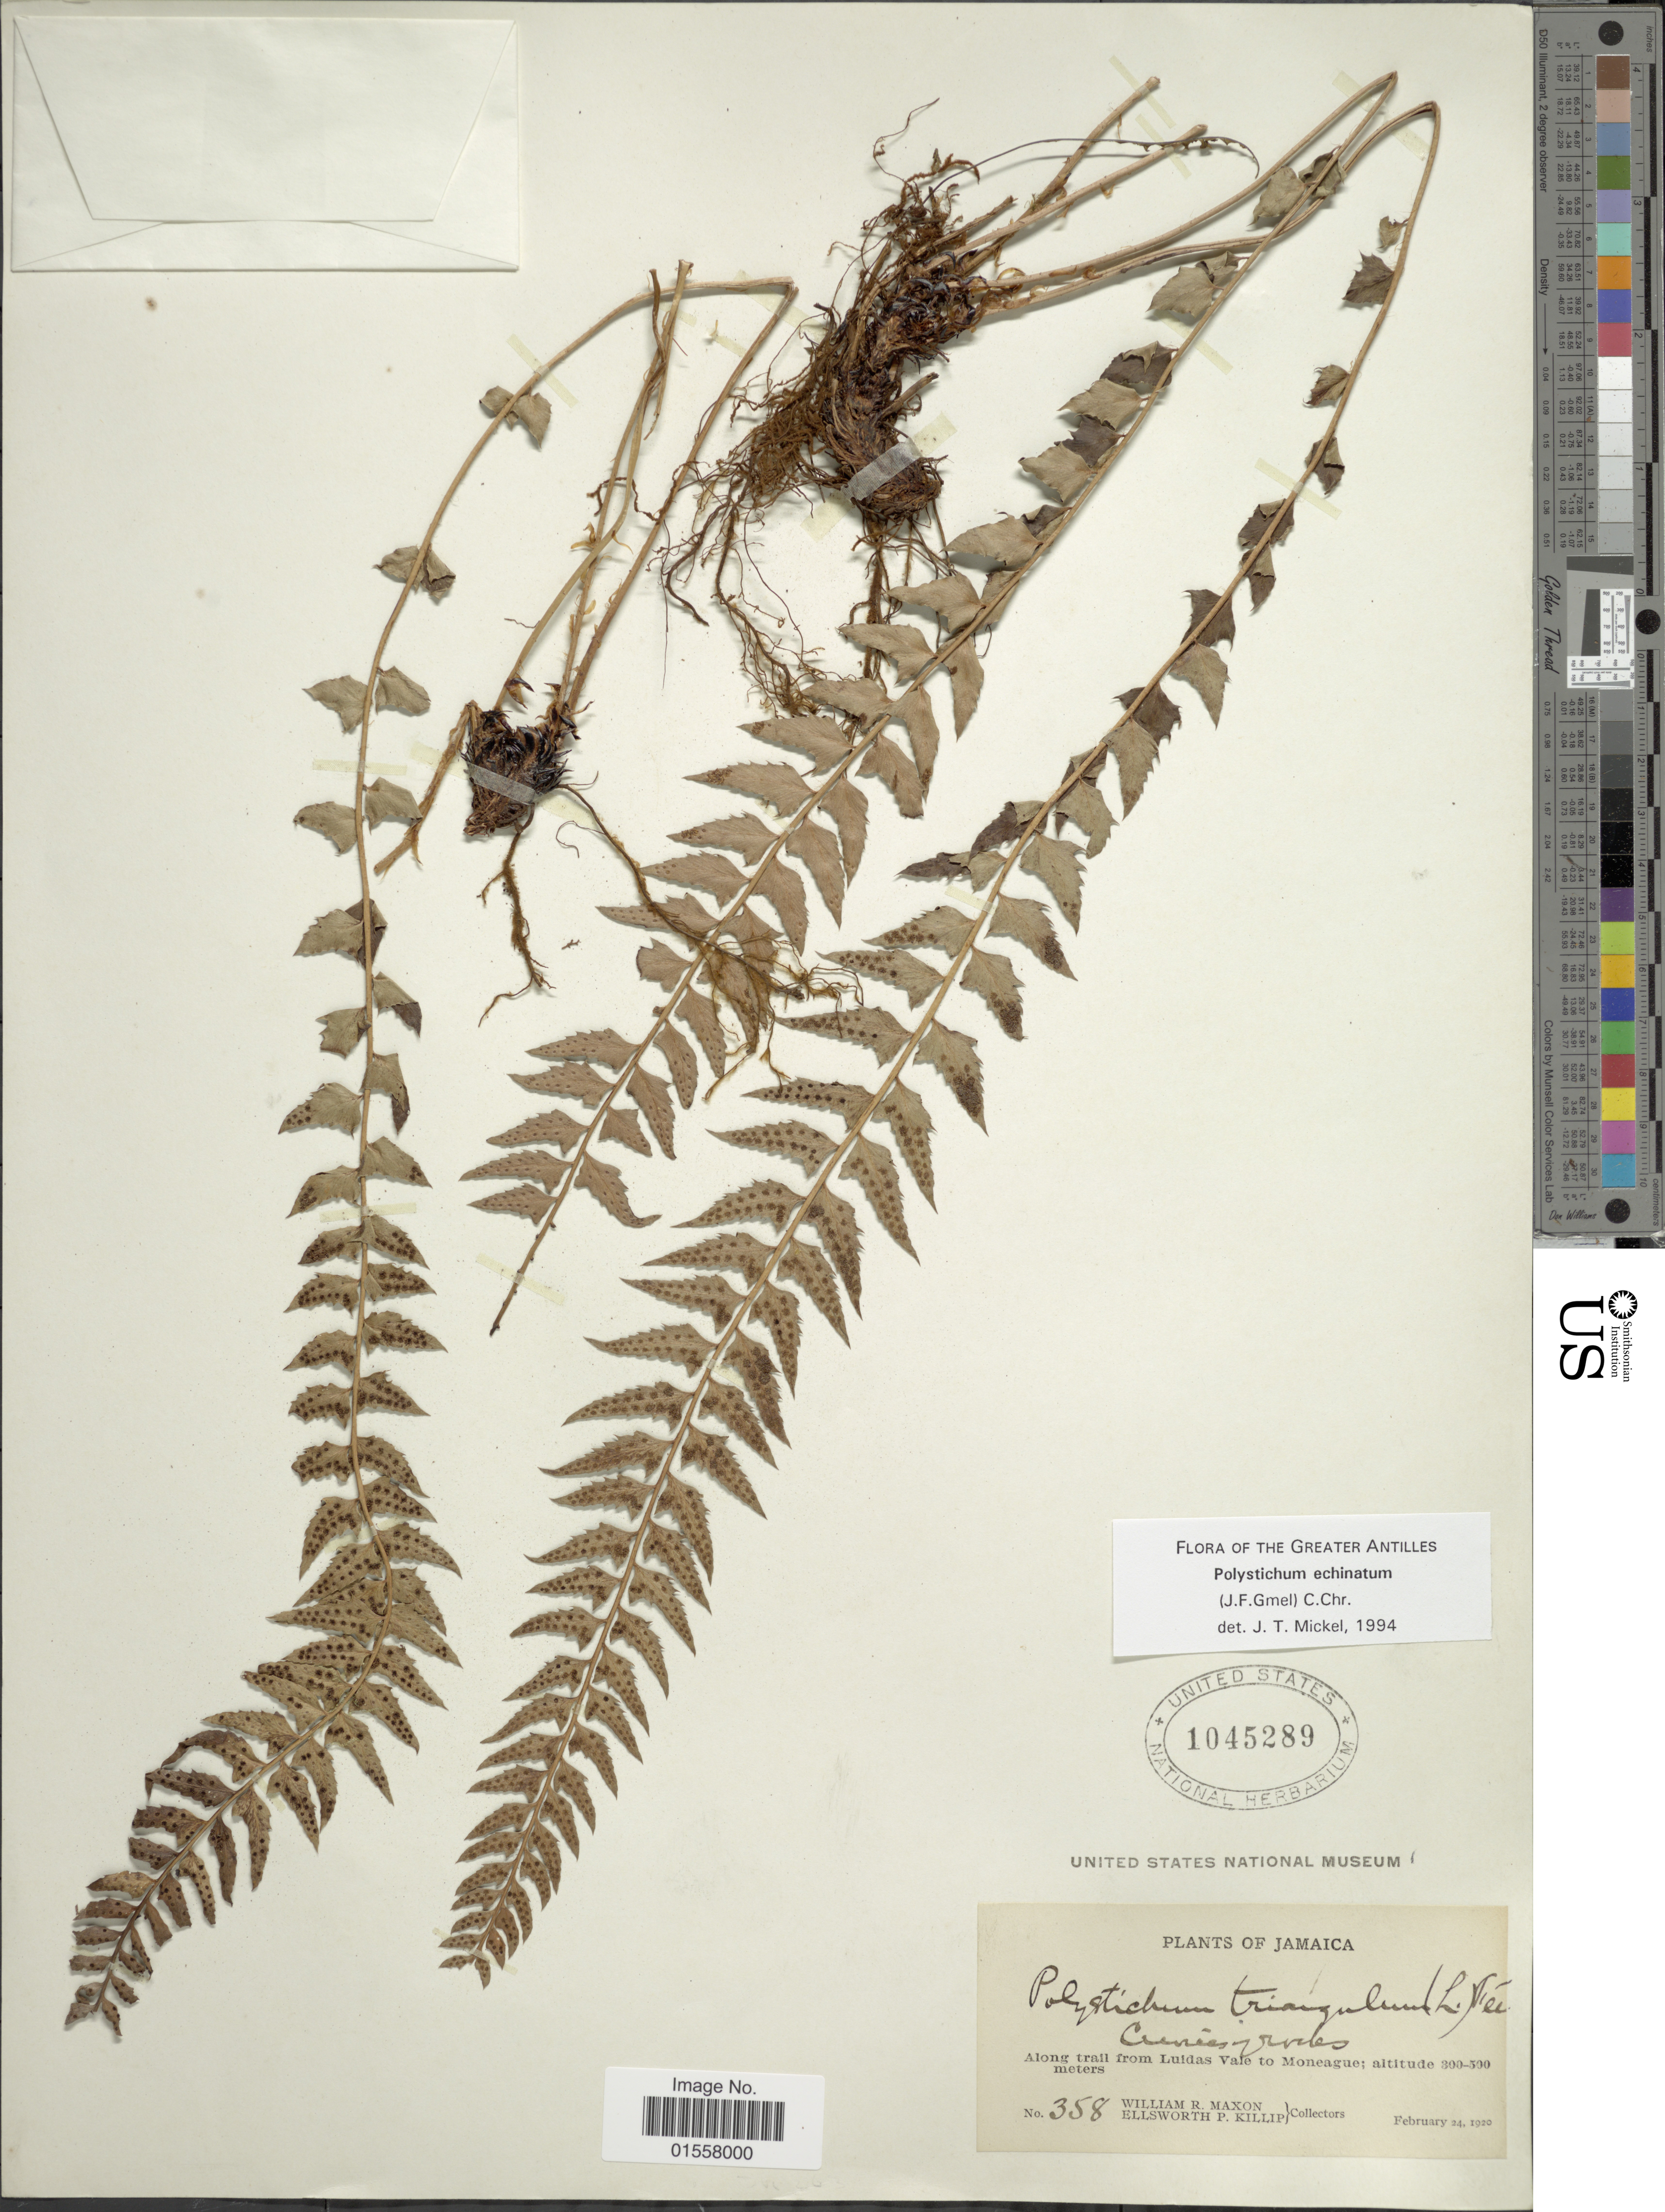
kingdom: Plantae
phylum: Tracheophyta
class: Polypodiopsida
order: Polypodiales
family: Dryopteridaceae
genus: Polystichum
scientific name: Polystichum echinatum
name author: (J.F. Gmel.) C. Chr.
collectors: W. R. Maxon & E. P. Killip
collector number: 358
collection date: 1920-02-24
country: Jamaica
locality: Along trail from Luidas Vale to Moneague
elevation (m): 300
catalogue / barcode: US 1045289